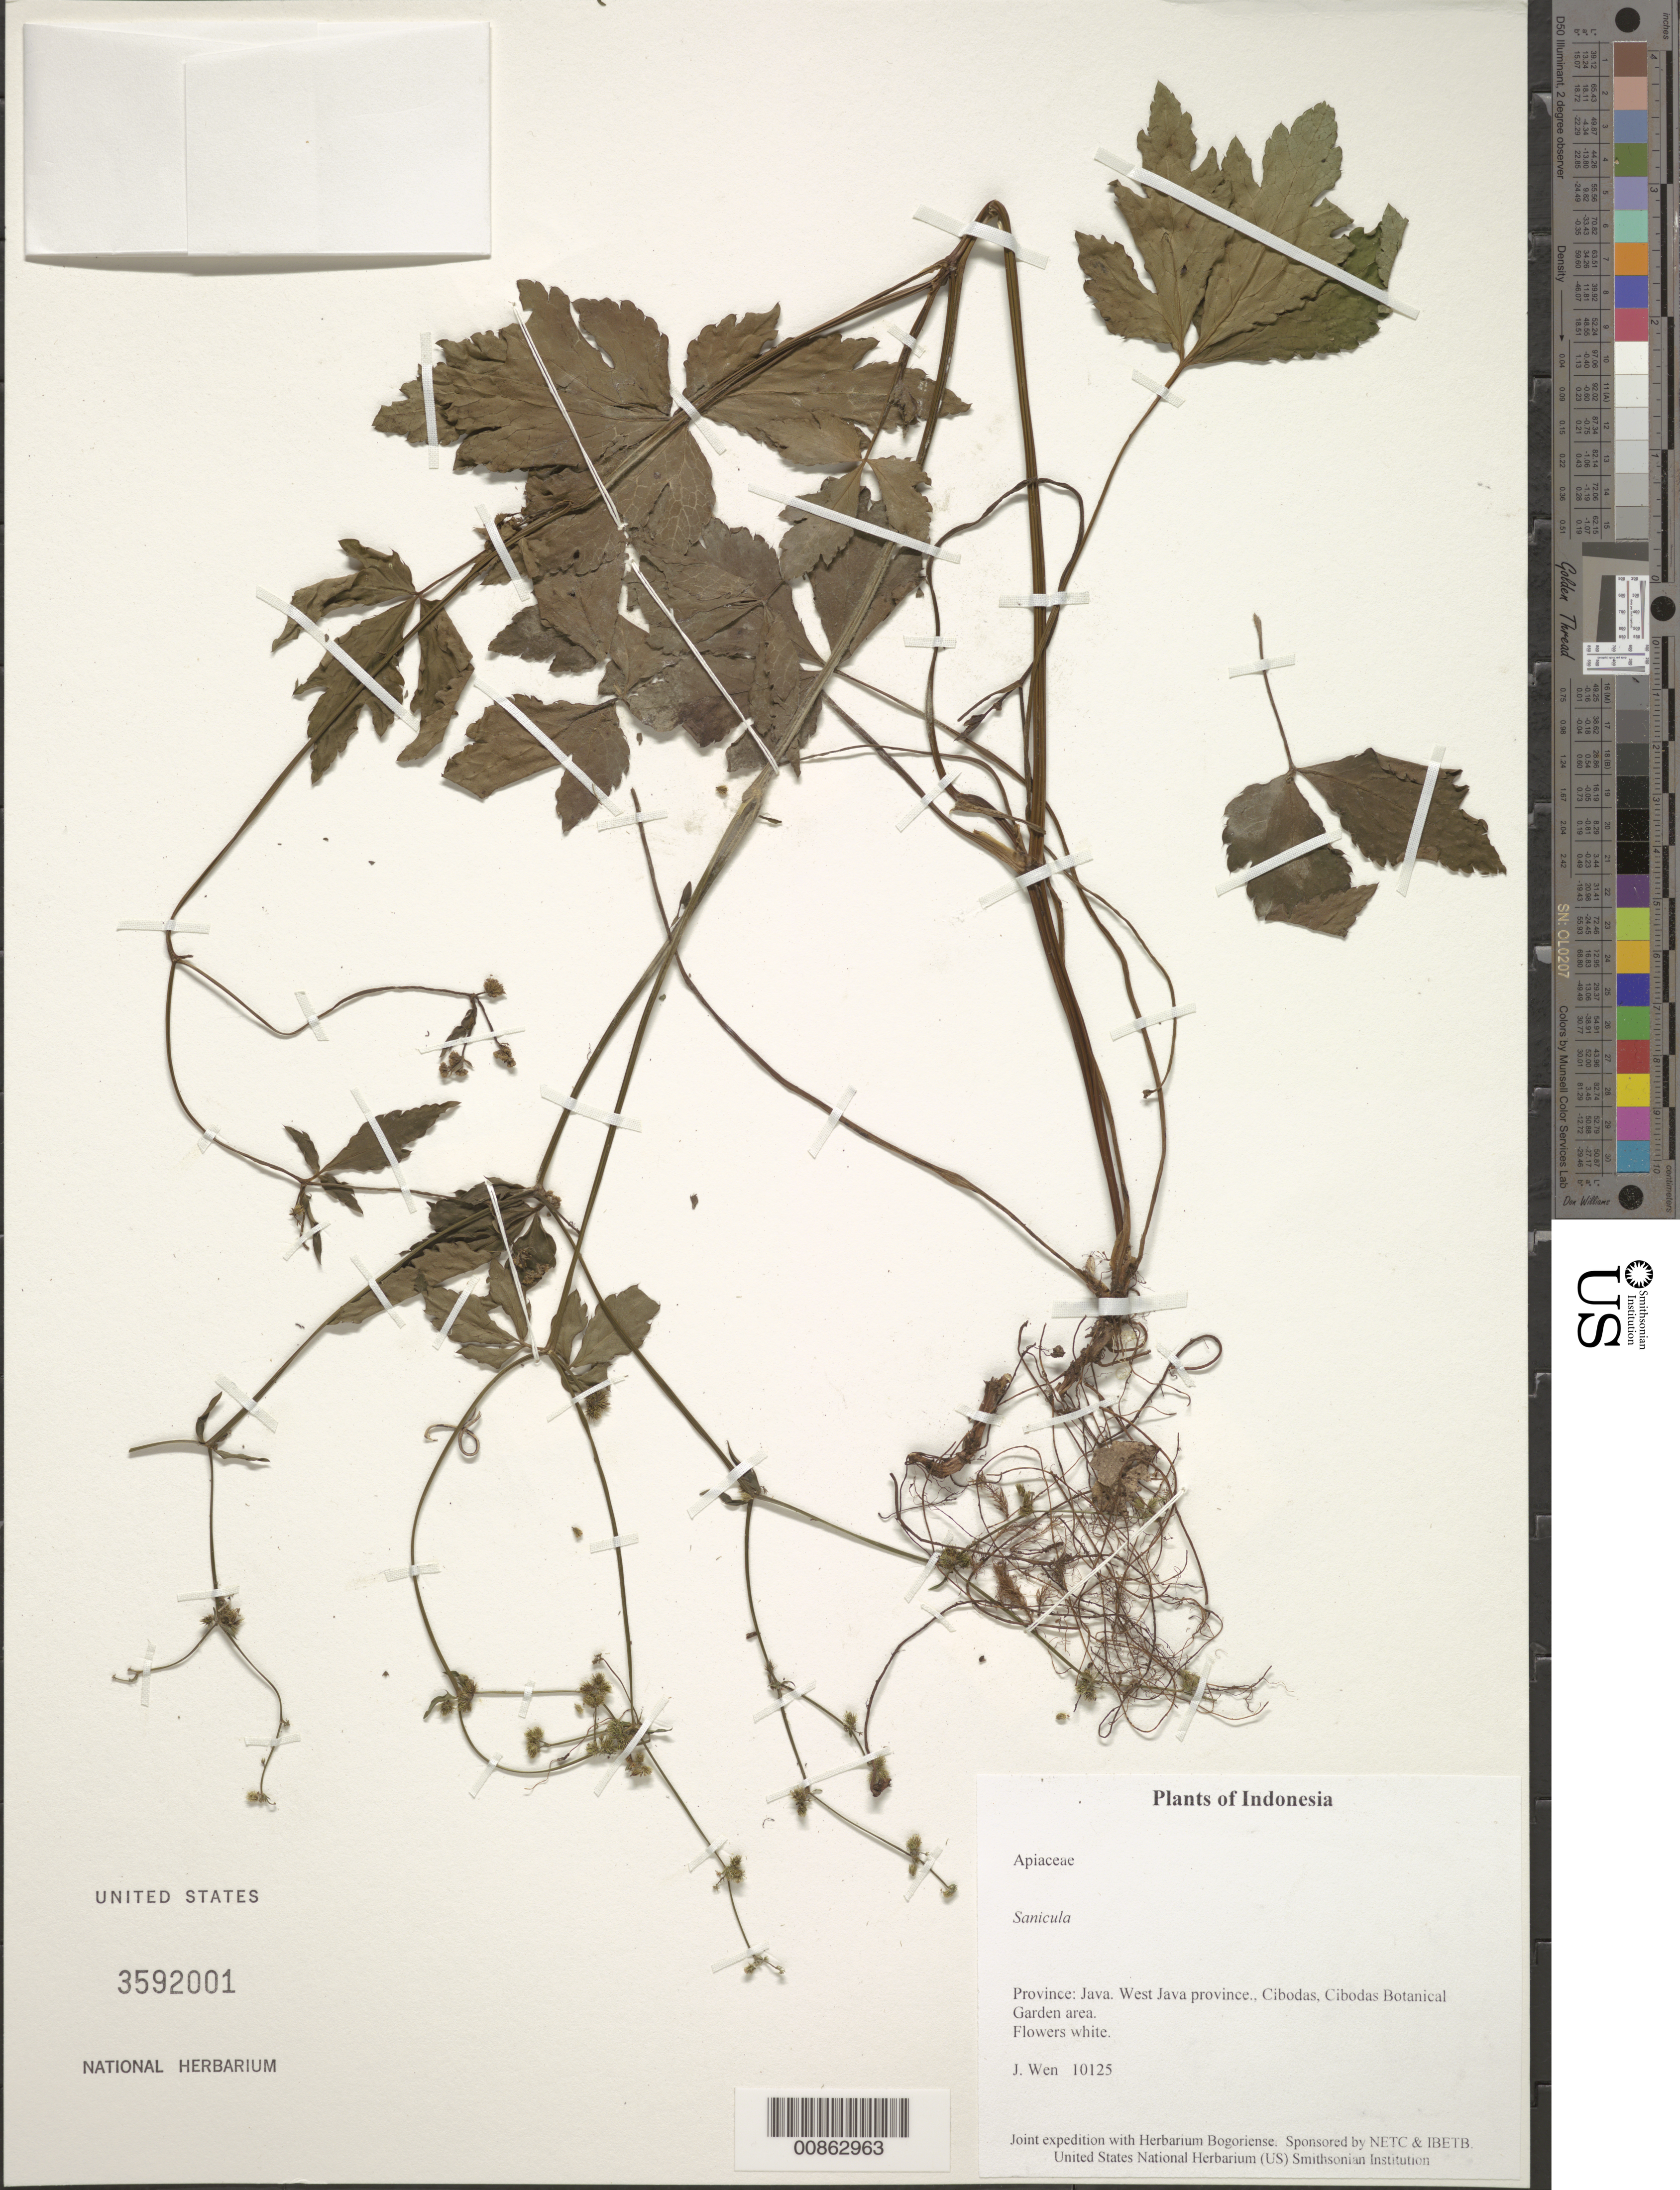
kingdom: Plantae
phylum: Tracheophyta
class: Magnoliopsida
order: Apiales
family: Apiaceae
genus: Sanicula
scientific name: Sanicula sp.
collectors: J. Wen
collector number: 10125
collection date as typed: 01 May 2008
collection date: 2008-05-01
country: Indonesia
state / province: Java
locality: West Java Province, Cibodas, Cibodas Botanical Garden area.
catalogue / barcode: US 3592001